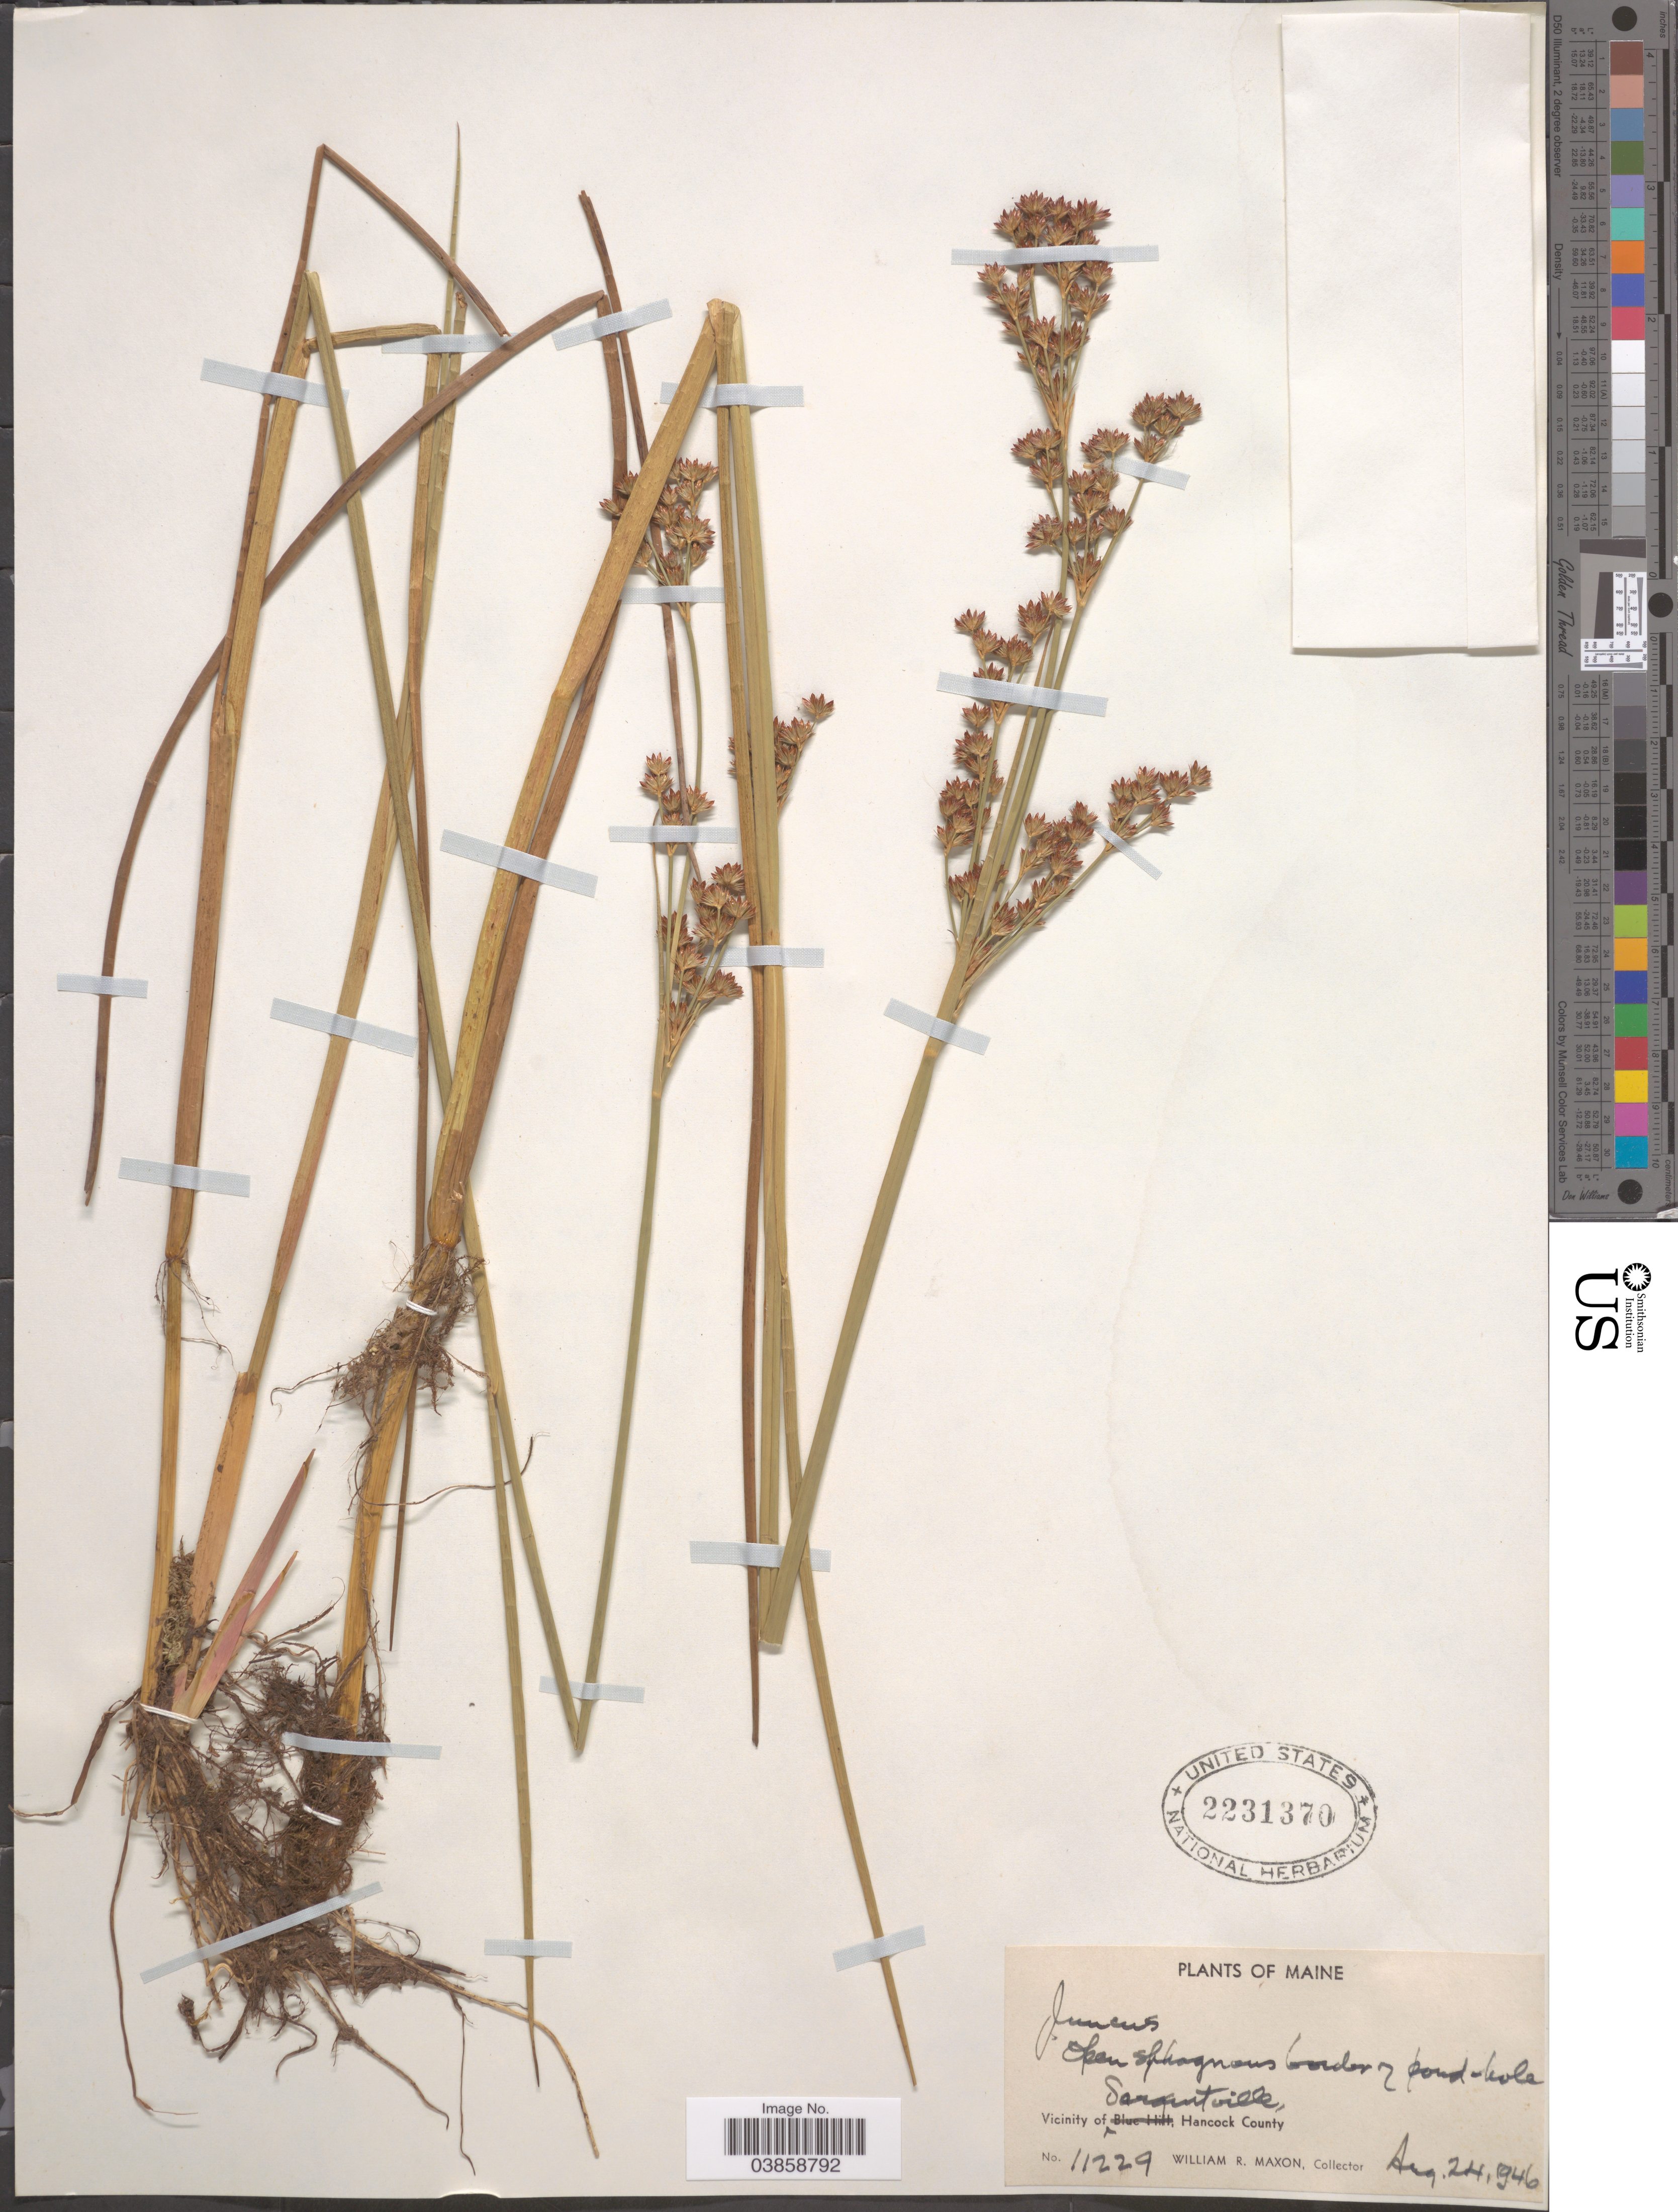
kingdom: Plantae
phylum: Tracheophyta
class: Liliopsida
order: Poales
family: Juncaceae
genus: Juncus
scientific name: Juncus sp.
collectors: W. R. Maxon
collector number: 11229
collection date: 1946-08-24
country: United States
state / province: Maine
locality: Vicinity of Sargentville, Hancock County.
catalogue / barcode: US 2231370